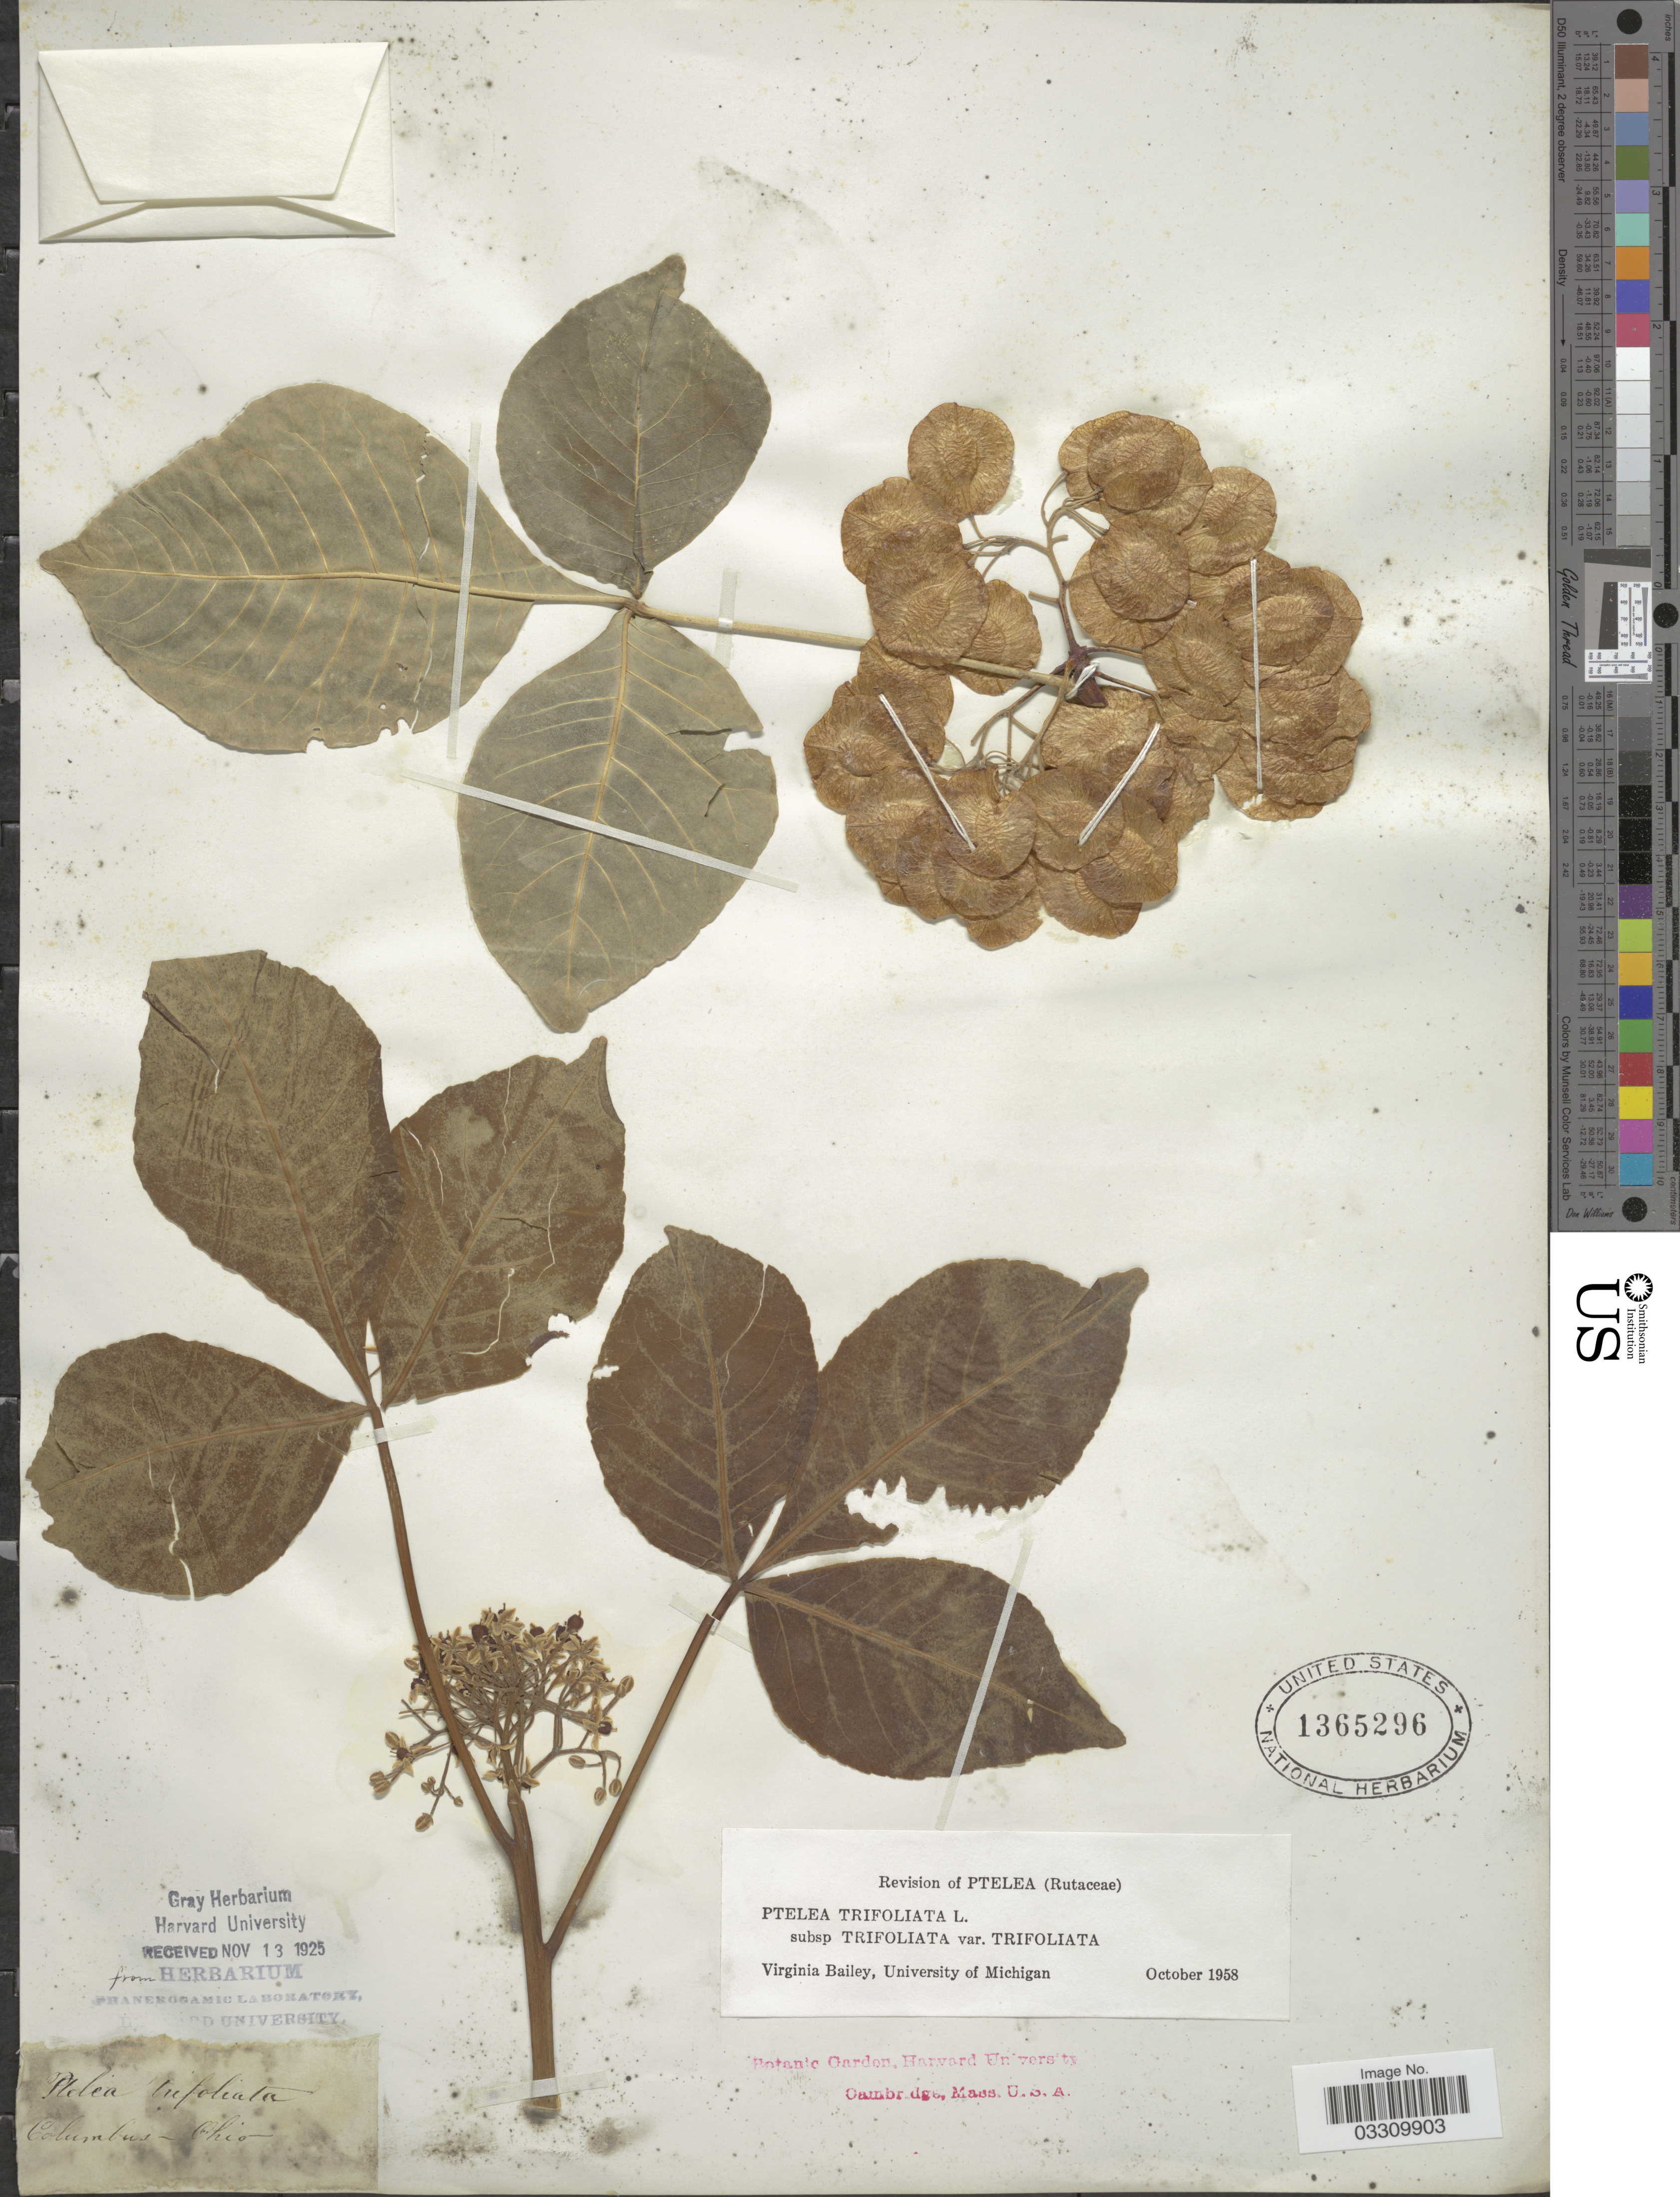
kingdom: Plantae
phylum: Tracheophyta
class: Magnoliopsida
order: Sapindales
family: Rutaceae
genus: Ptelea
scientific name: Ptelea trifoliata var. trifoliata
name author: L.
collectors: ex herb. Gray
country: United States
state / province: Ohio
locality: Columbus.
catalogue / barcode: US 1365296